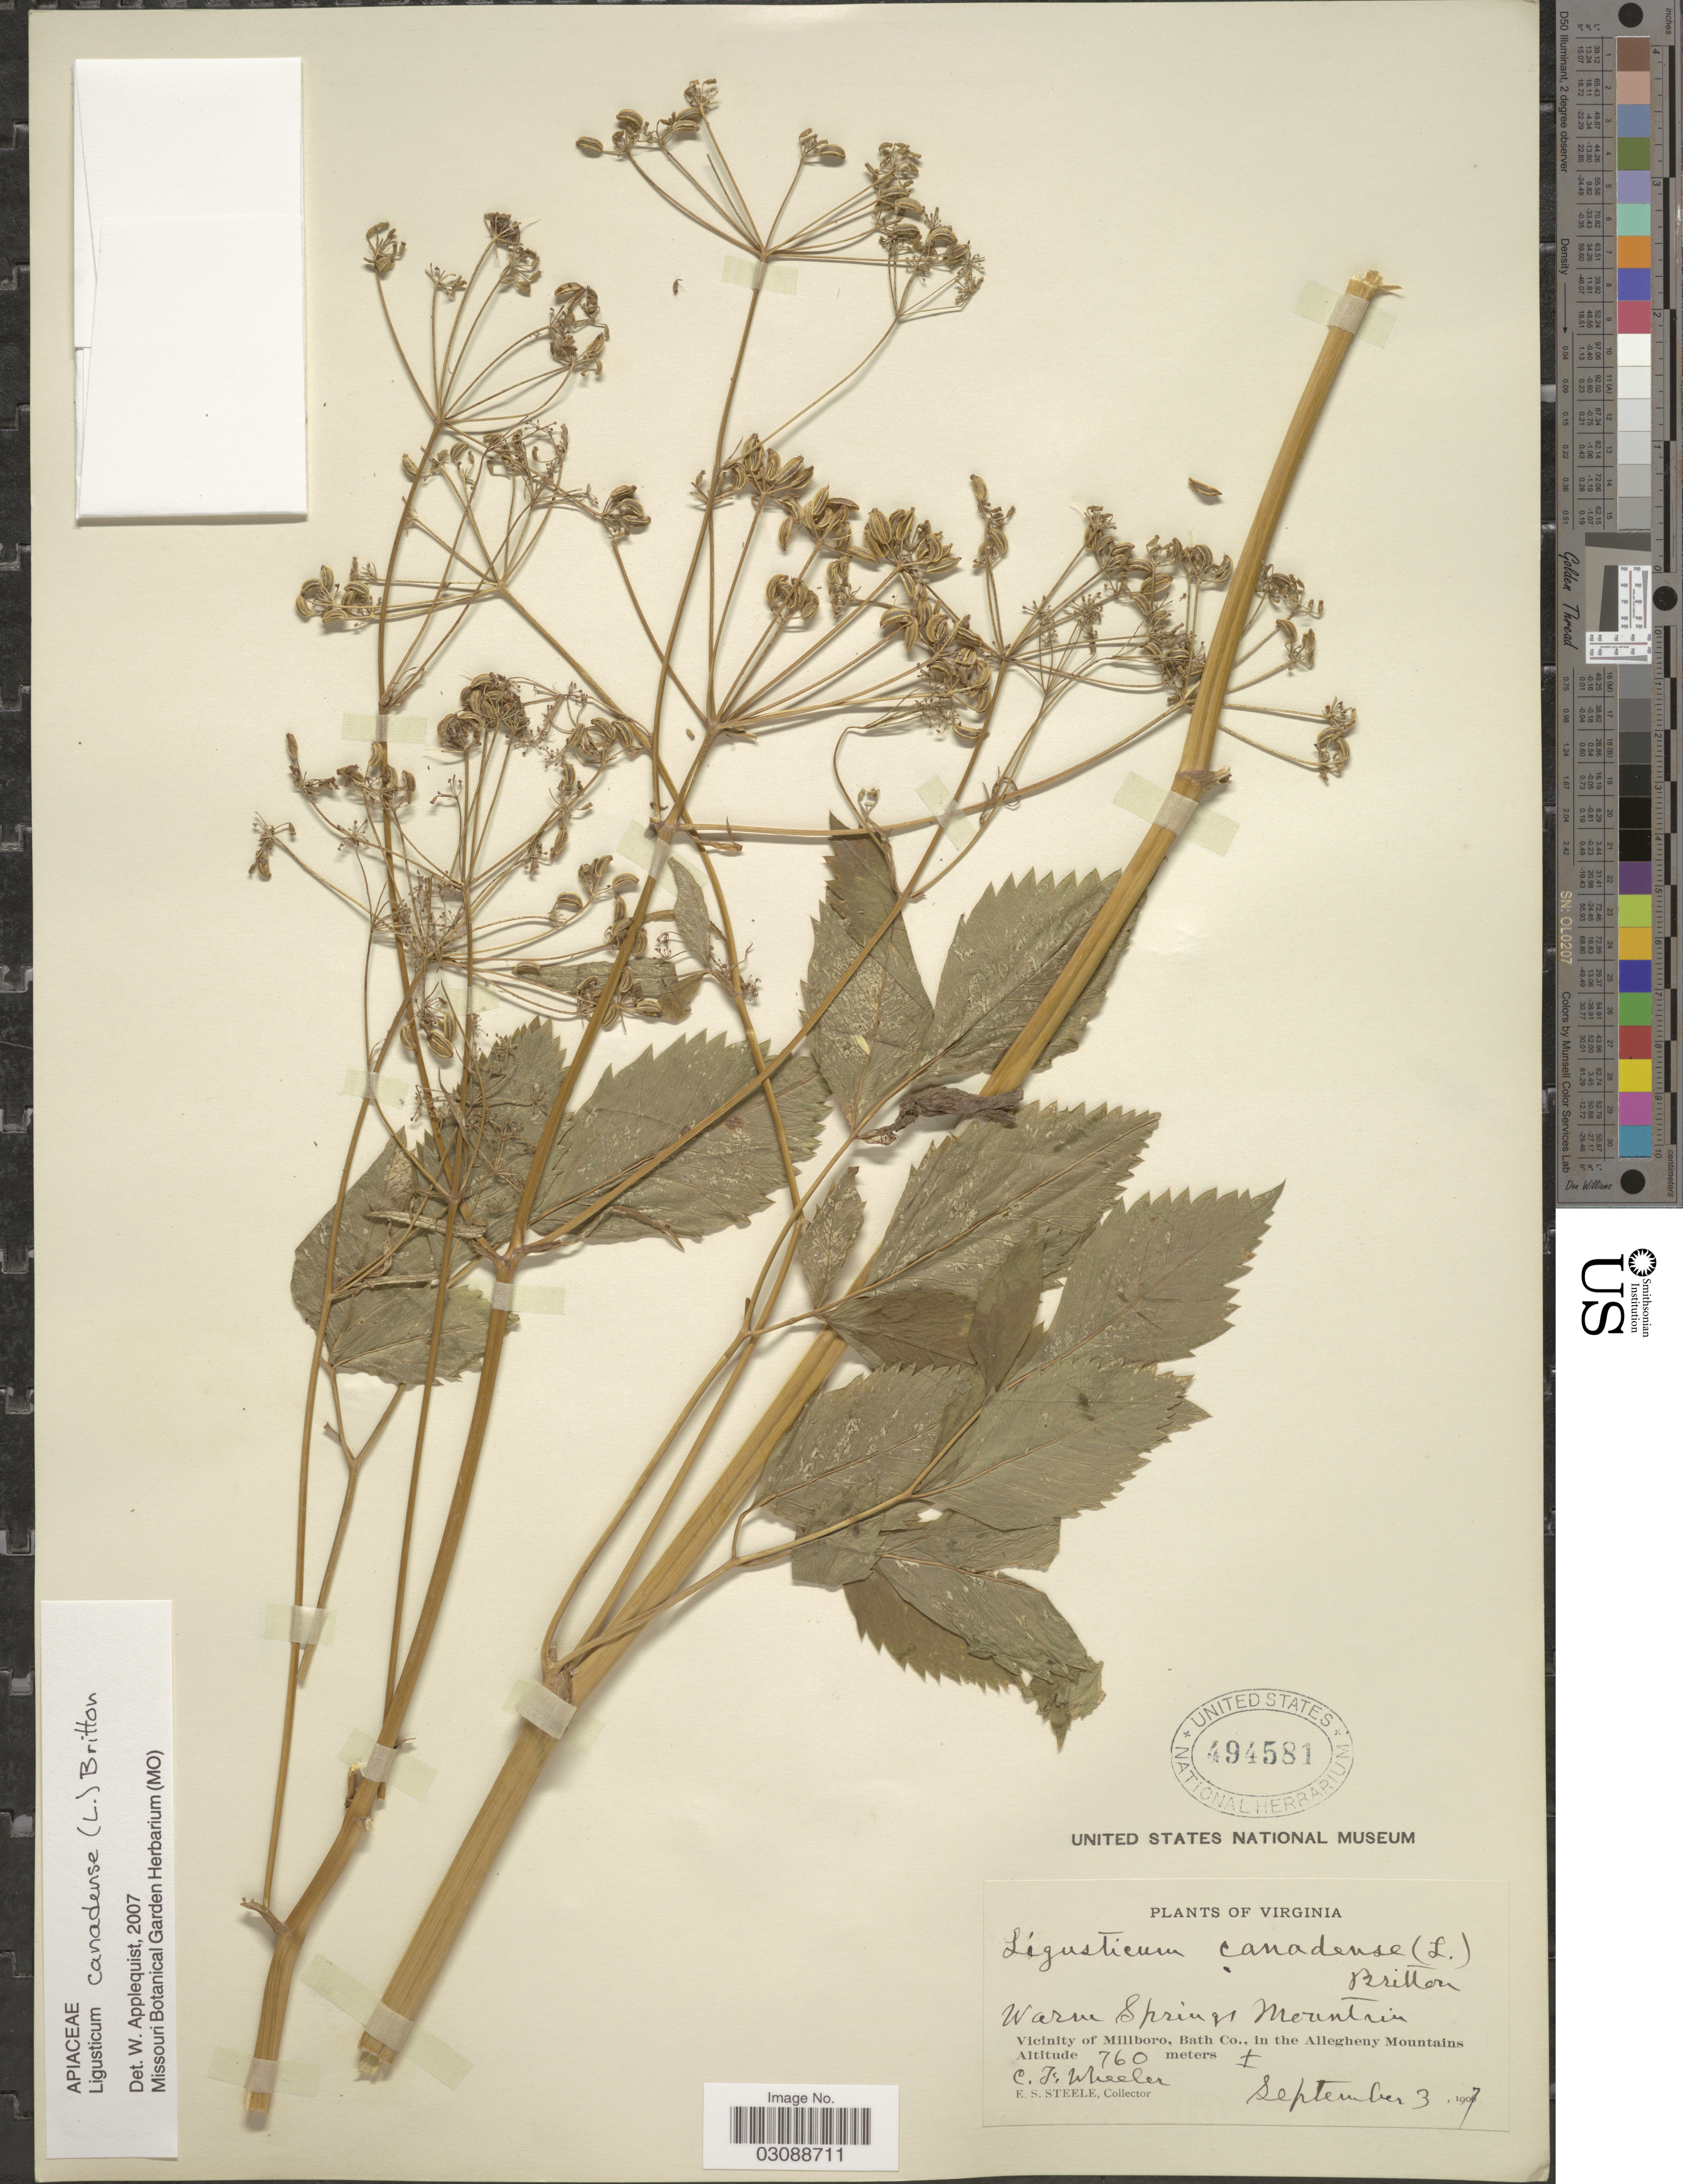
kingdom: Plantae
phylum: Tracheophyta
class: Magnoliopsida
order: Apiales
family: Apiaceae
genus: Ligusticum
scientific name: Ligusticum canadense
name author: (L.) Britton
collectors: C. Wheeler & E. Steele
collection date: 1907-09-03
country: United States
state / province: Virginia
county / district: Bath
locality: Warm Springs Mountain. Vicinity of Millboro, Bath Co., in the Allegheny Mountains.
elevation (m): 760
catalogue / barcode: US 494581